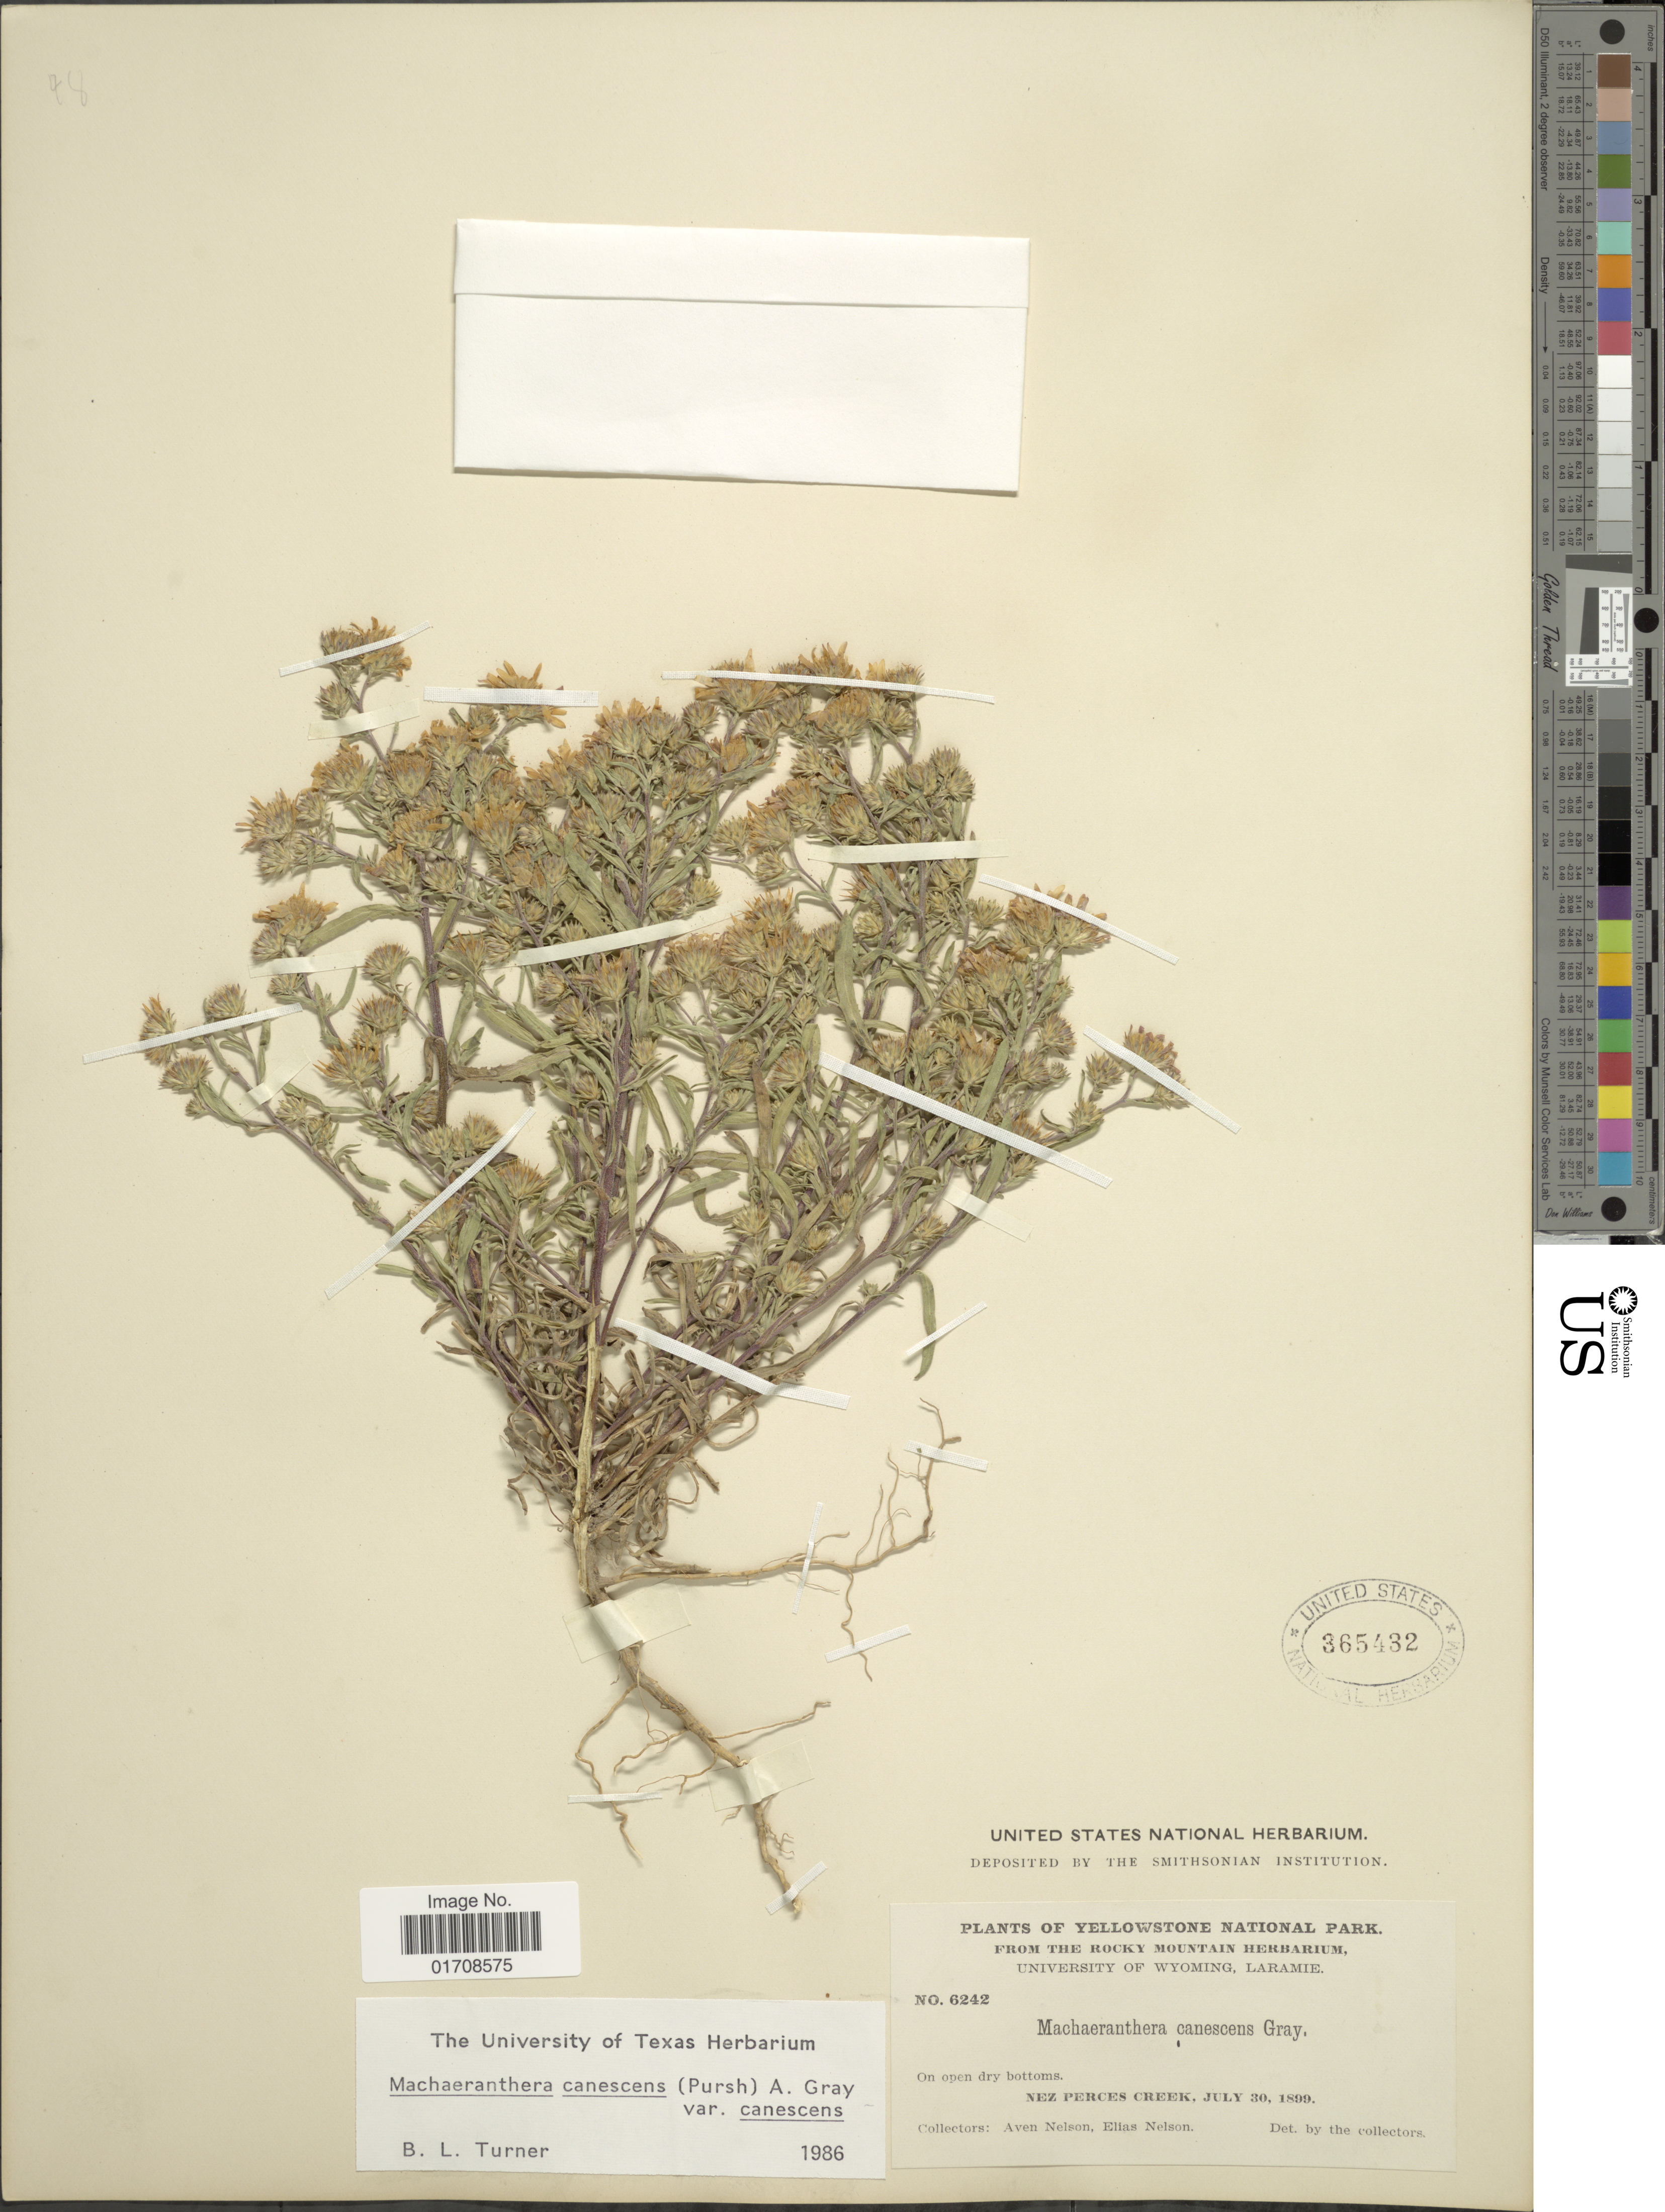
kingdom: Plantae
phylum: Tracheophyta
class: Magnoliopsida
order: Asterales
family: Asteraceae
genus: Machaeranthera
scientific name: Machaeranthera canescens var. canescens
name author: (Pursh) A. Gray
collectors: A. Nelson & E. Nelson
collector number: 6242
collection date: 1899-07-30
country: United States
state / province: Wyoming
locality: Yellowstone National Park, Nez Perces Creek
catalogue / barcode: US 365432